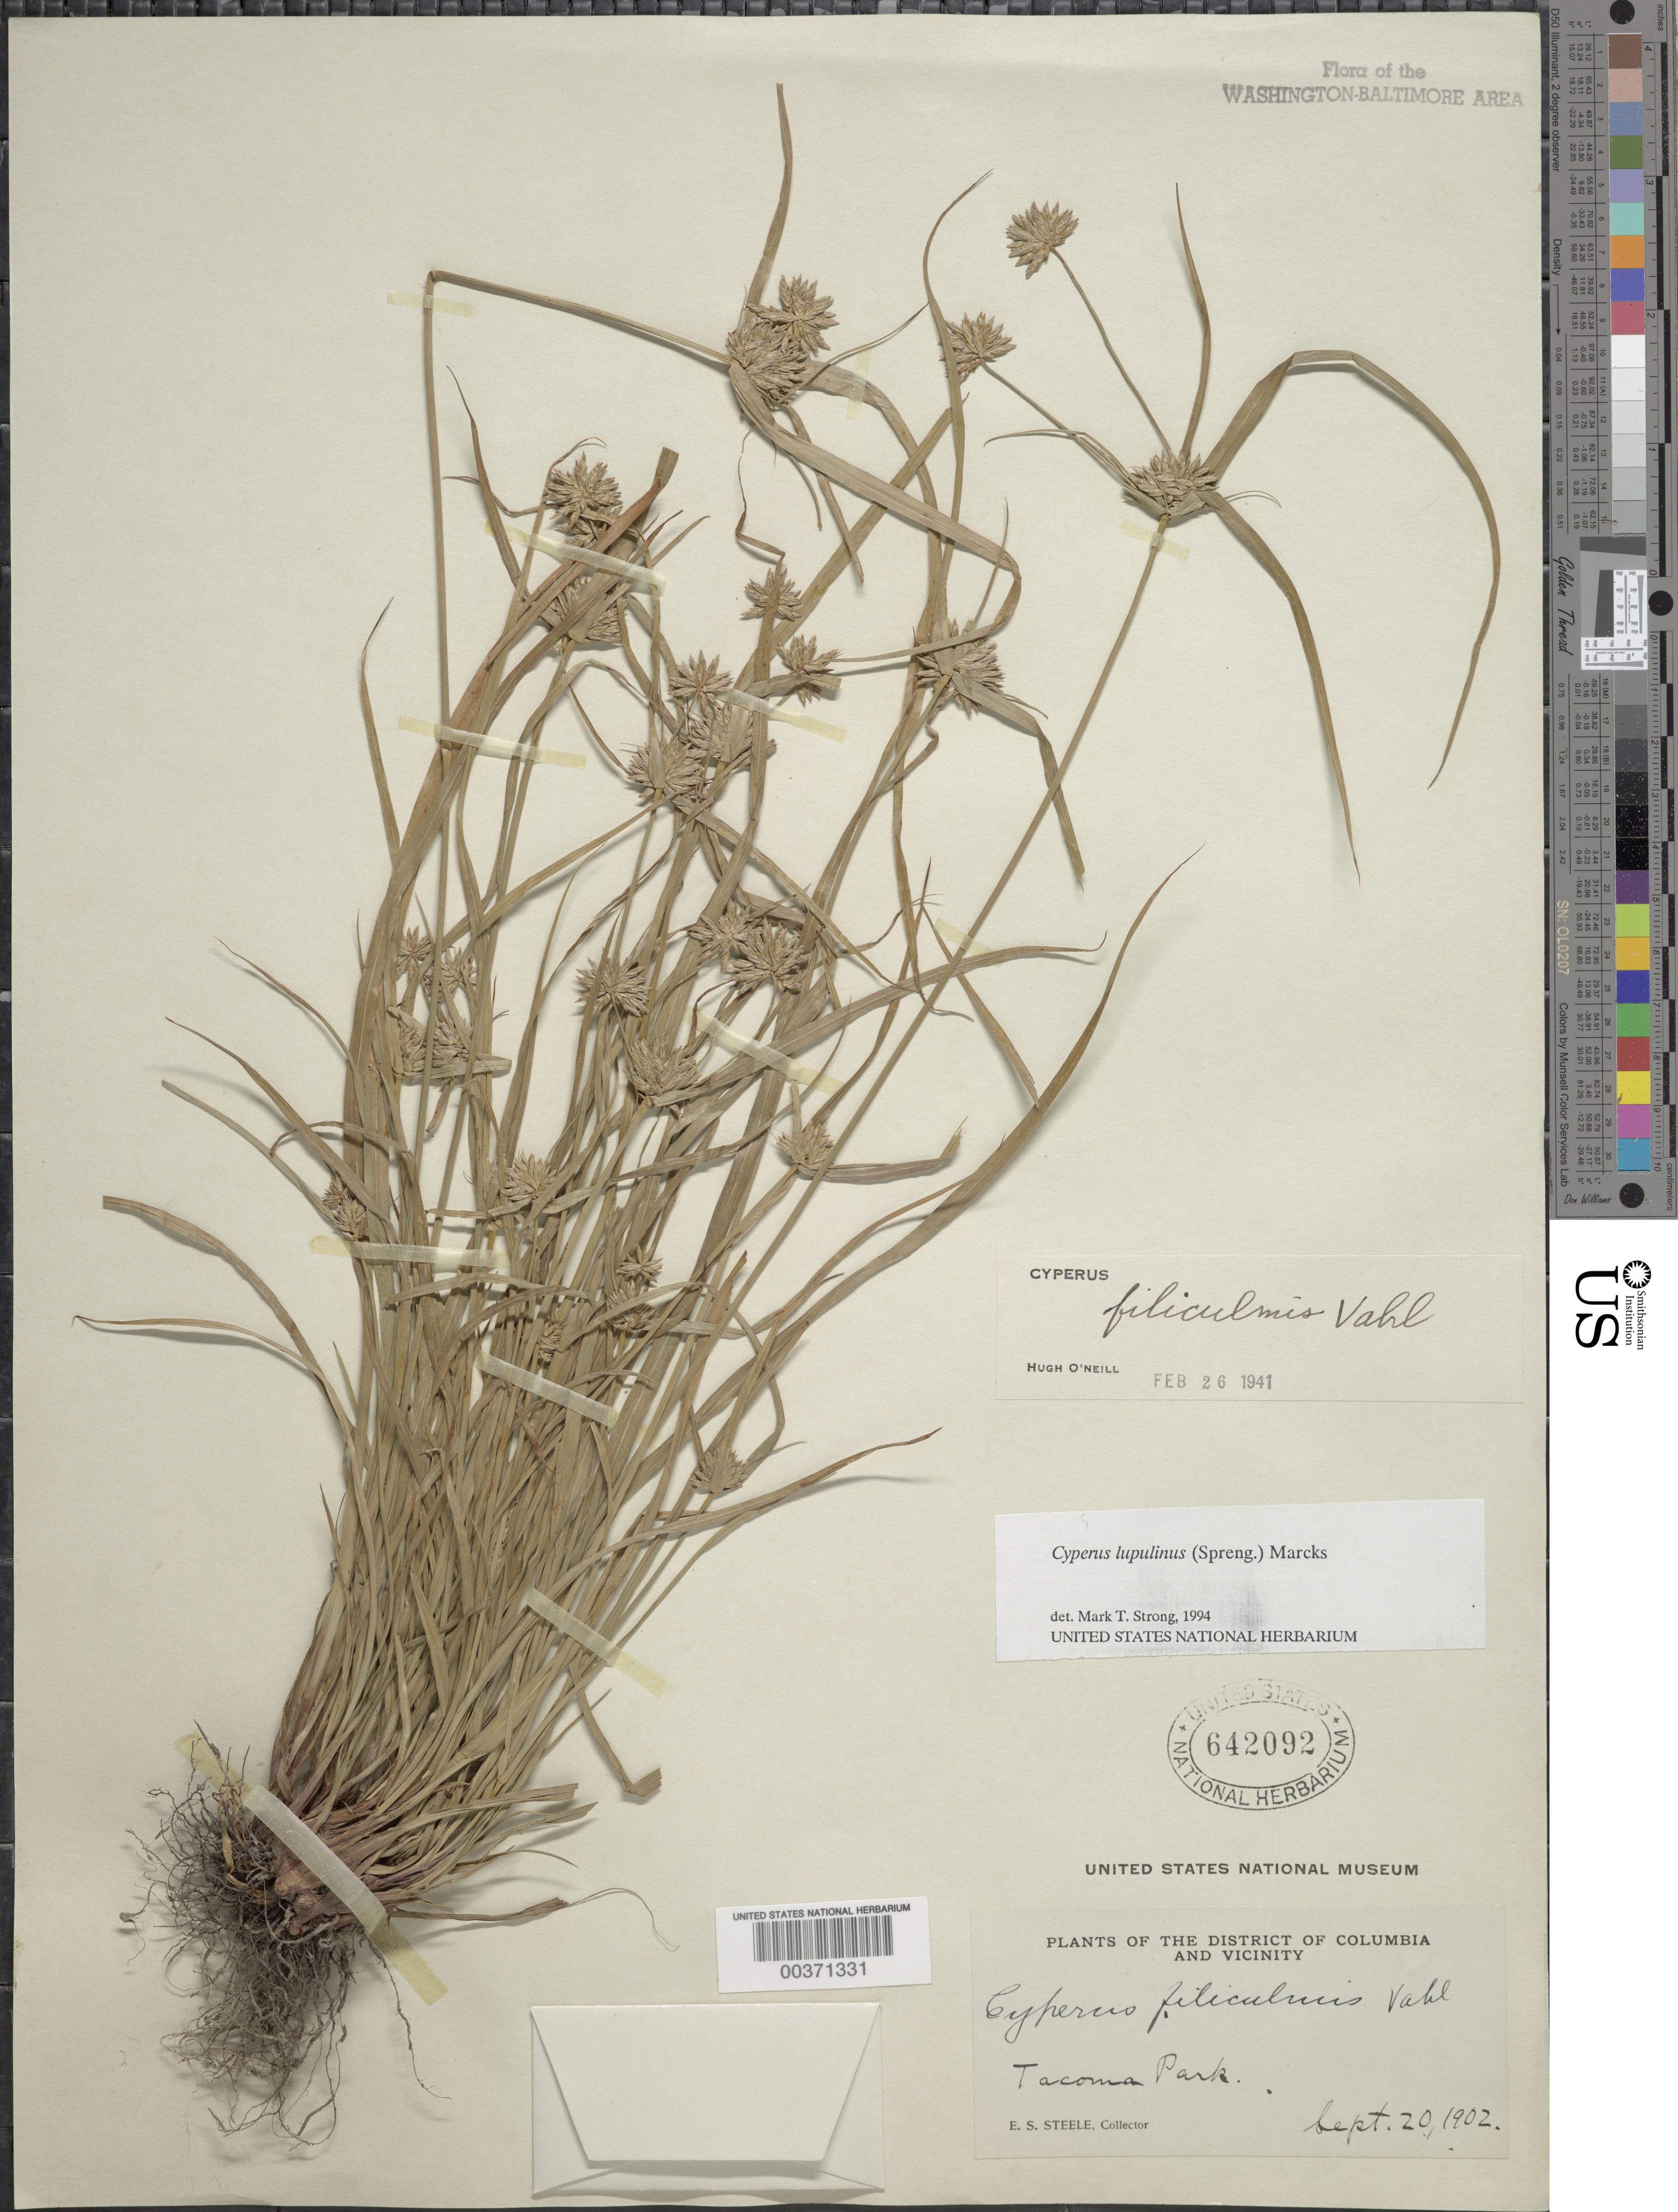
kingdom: Plantae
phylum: Tracheophyta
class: Liliopsida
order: Poales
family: Cyperaceae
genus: Cyperus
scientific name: Cyperus lupulinus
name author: (Spreng.) Marcks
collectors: E. Steele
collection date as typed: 20 Sep 1902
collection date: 1902-09-20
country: United States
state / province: District of Columbia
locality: Tacoma Park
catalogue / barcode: US 642092